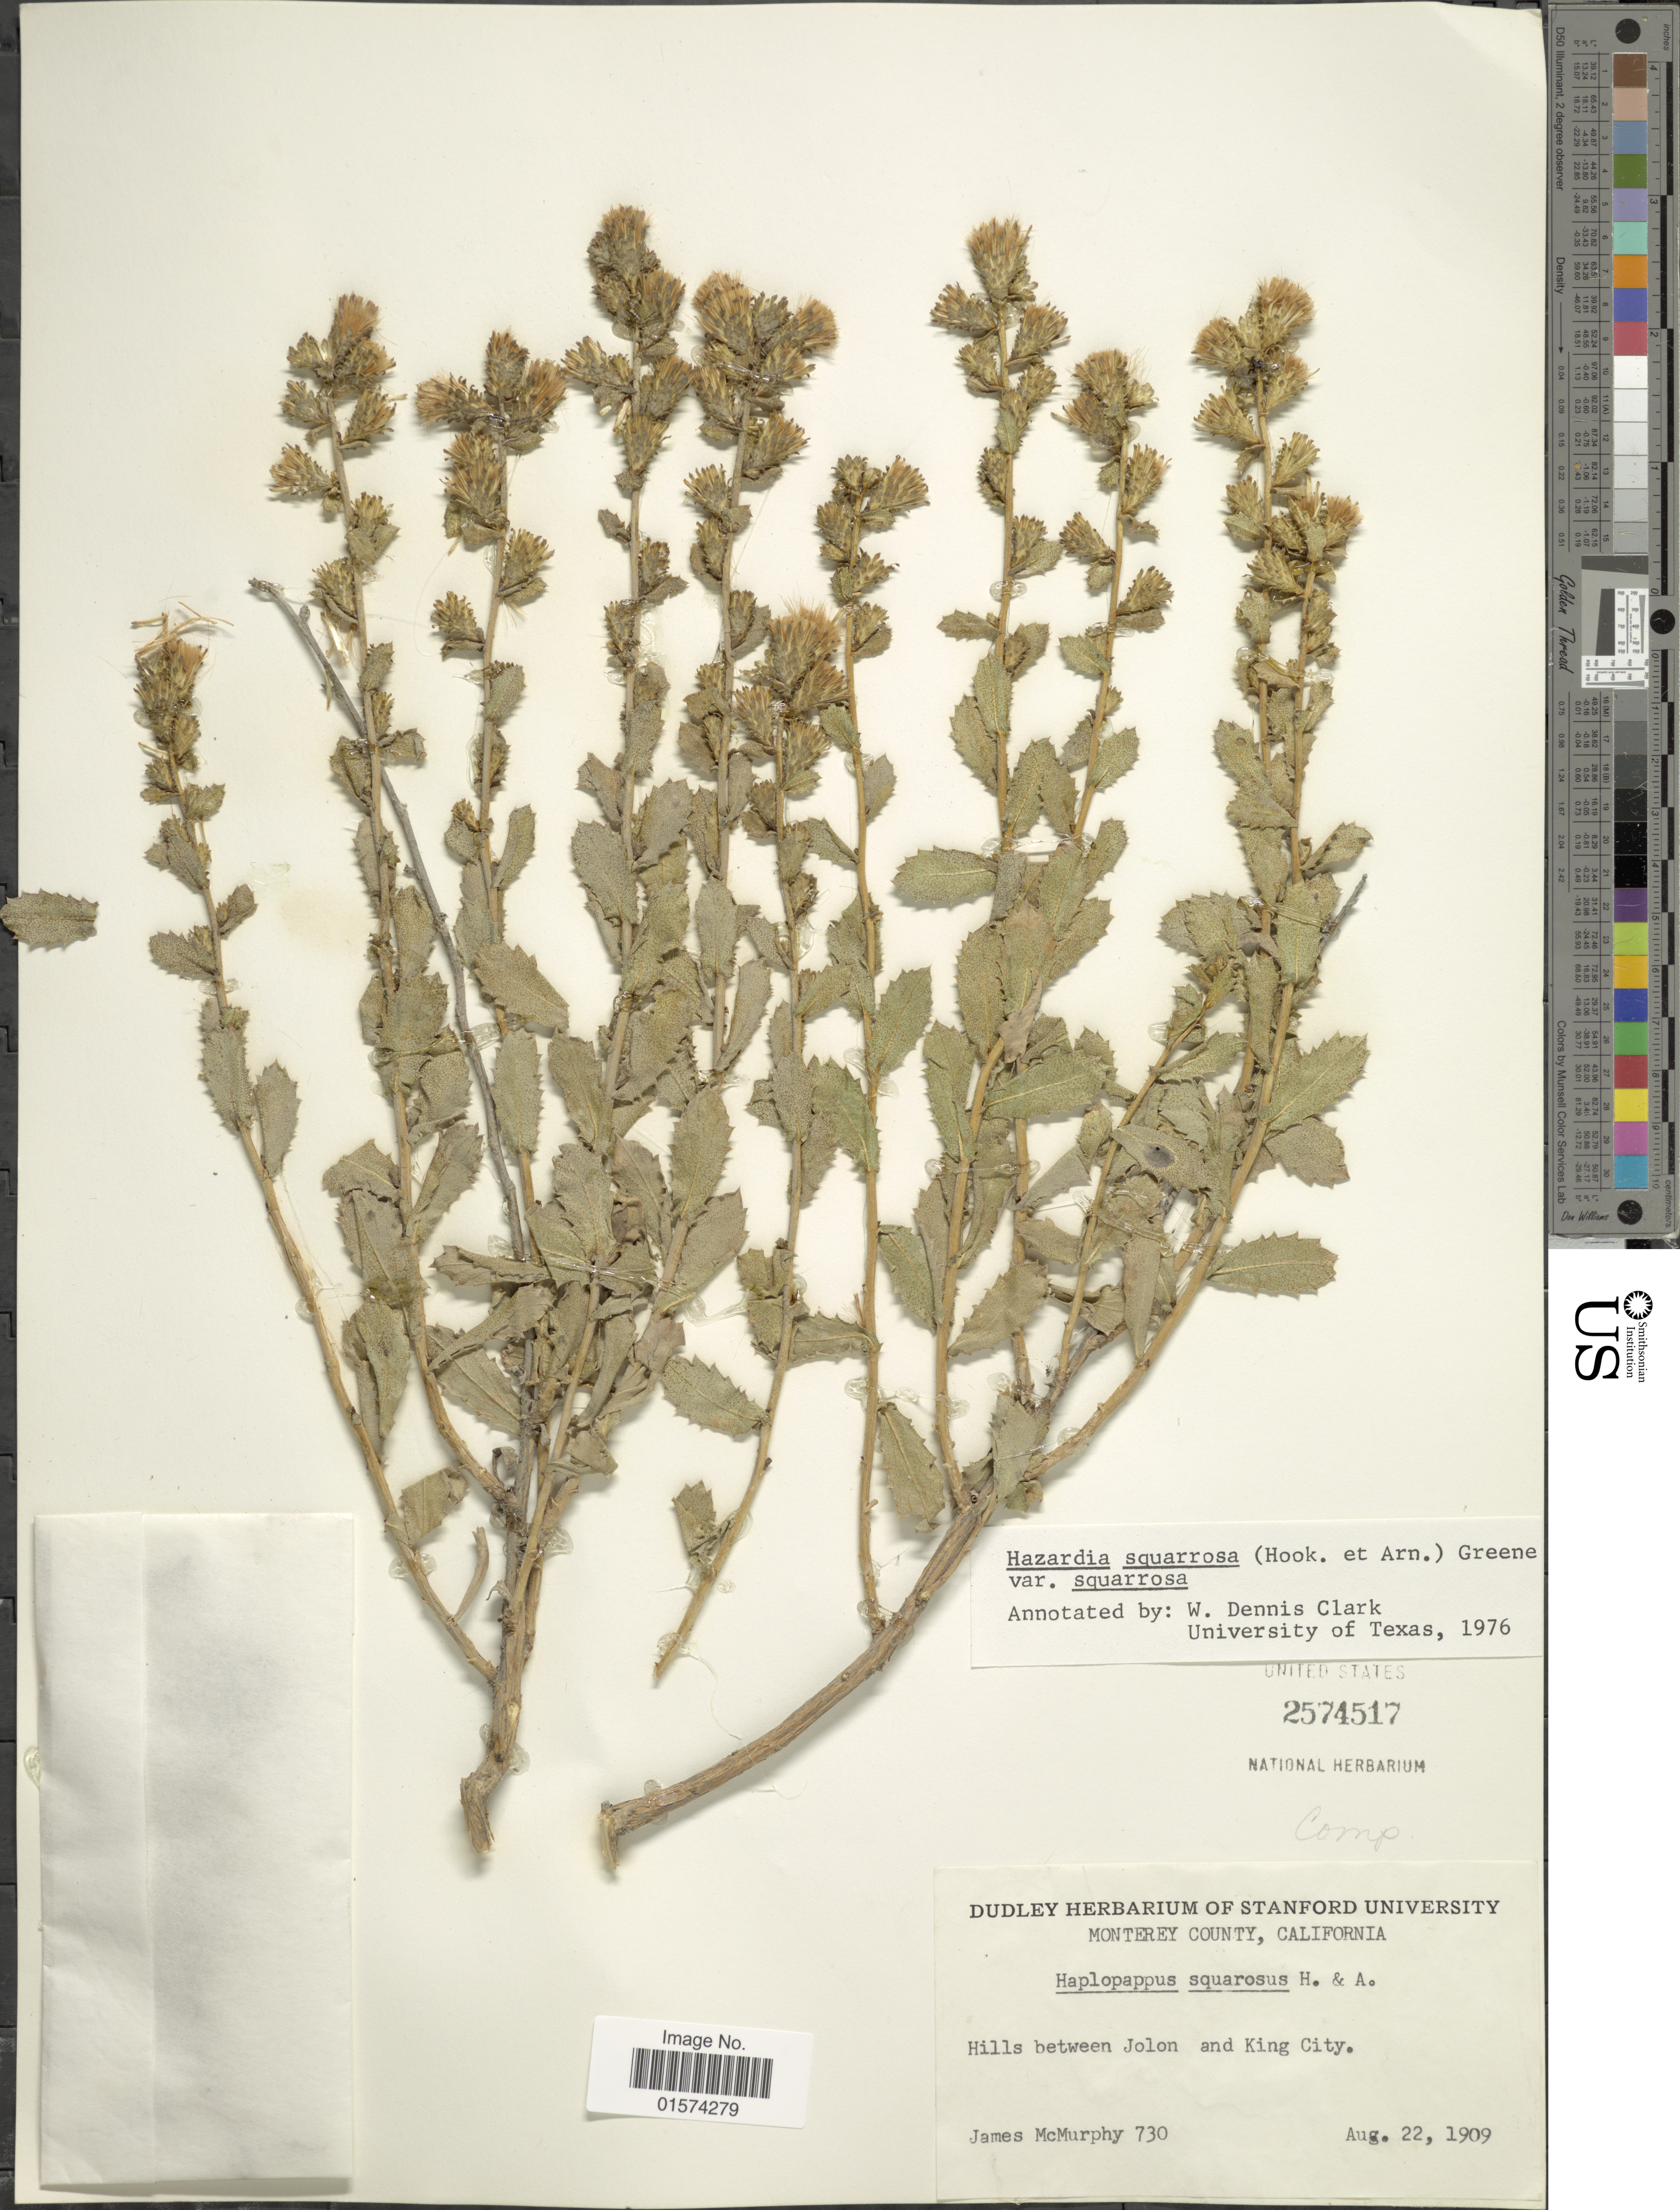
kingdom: Plantae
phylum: Tracheophyta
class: Magnoliopsida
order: Asterales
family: Asteraceae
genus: Hazardia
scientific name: Hazardia squarrosa var. squarrosa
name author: (Hook. & Arn.) Greene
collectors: J. McMurphy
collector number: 730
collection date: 1909-08-22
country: United States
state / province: California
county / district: Monterey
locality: Monterey County, Hills between Jolon and King City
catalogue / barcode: US 2574517